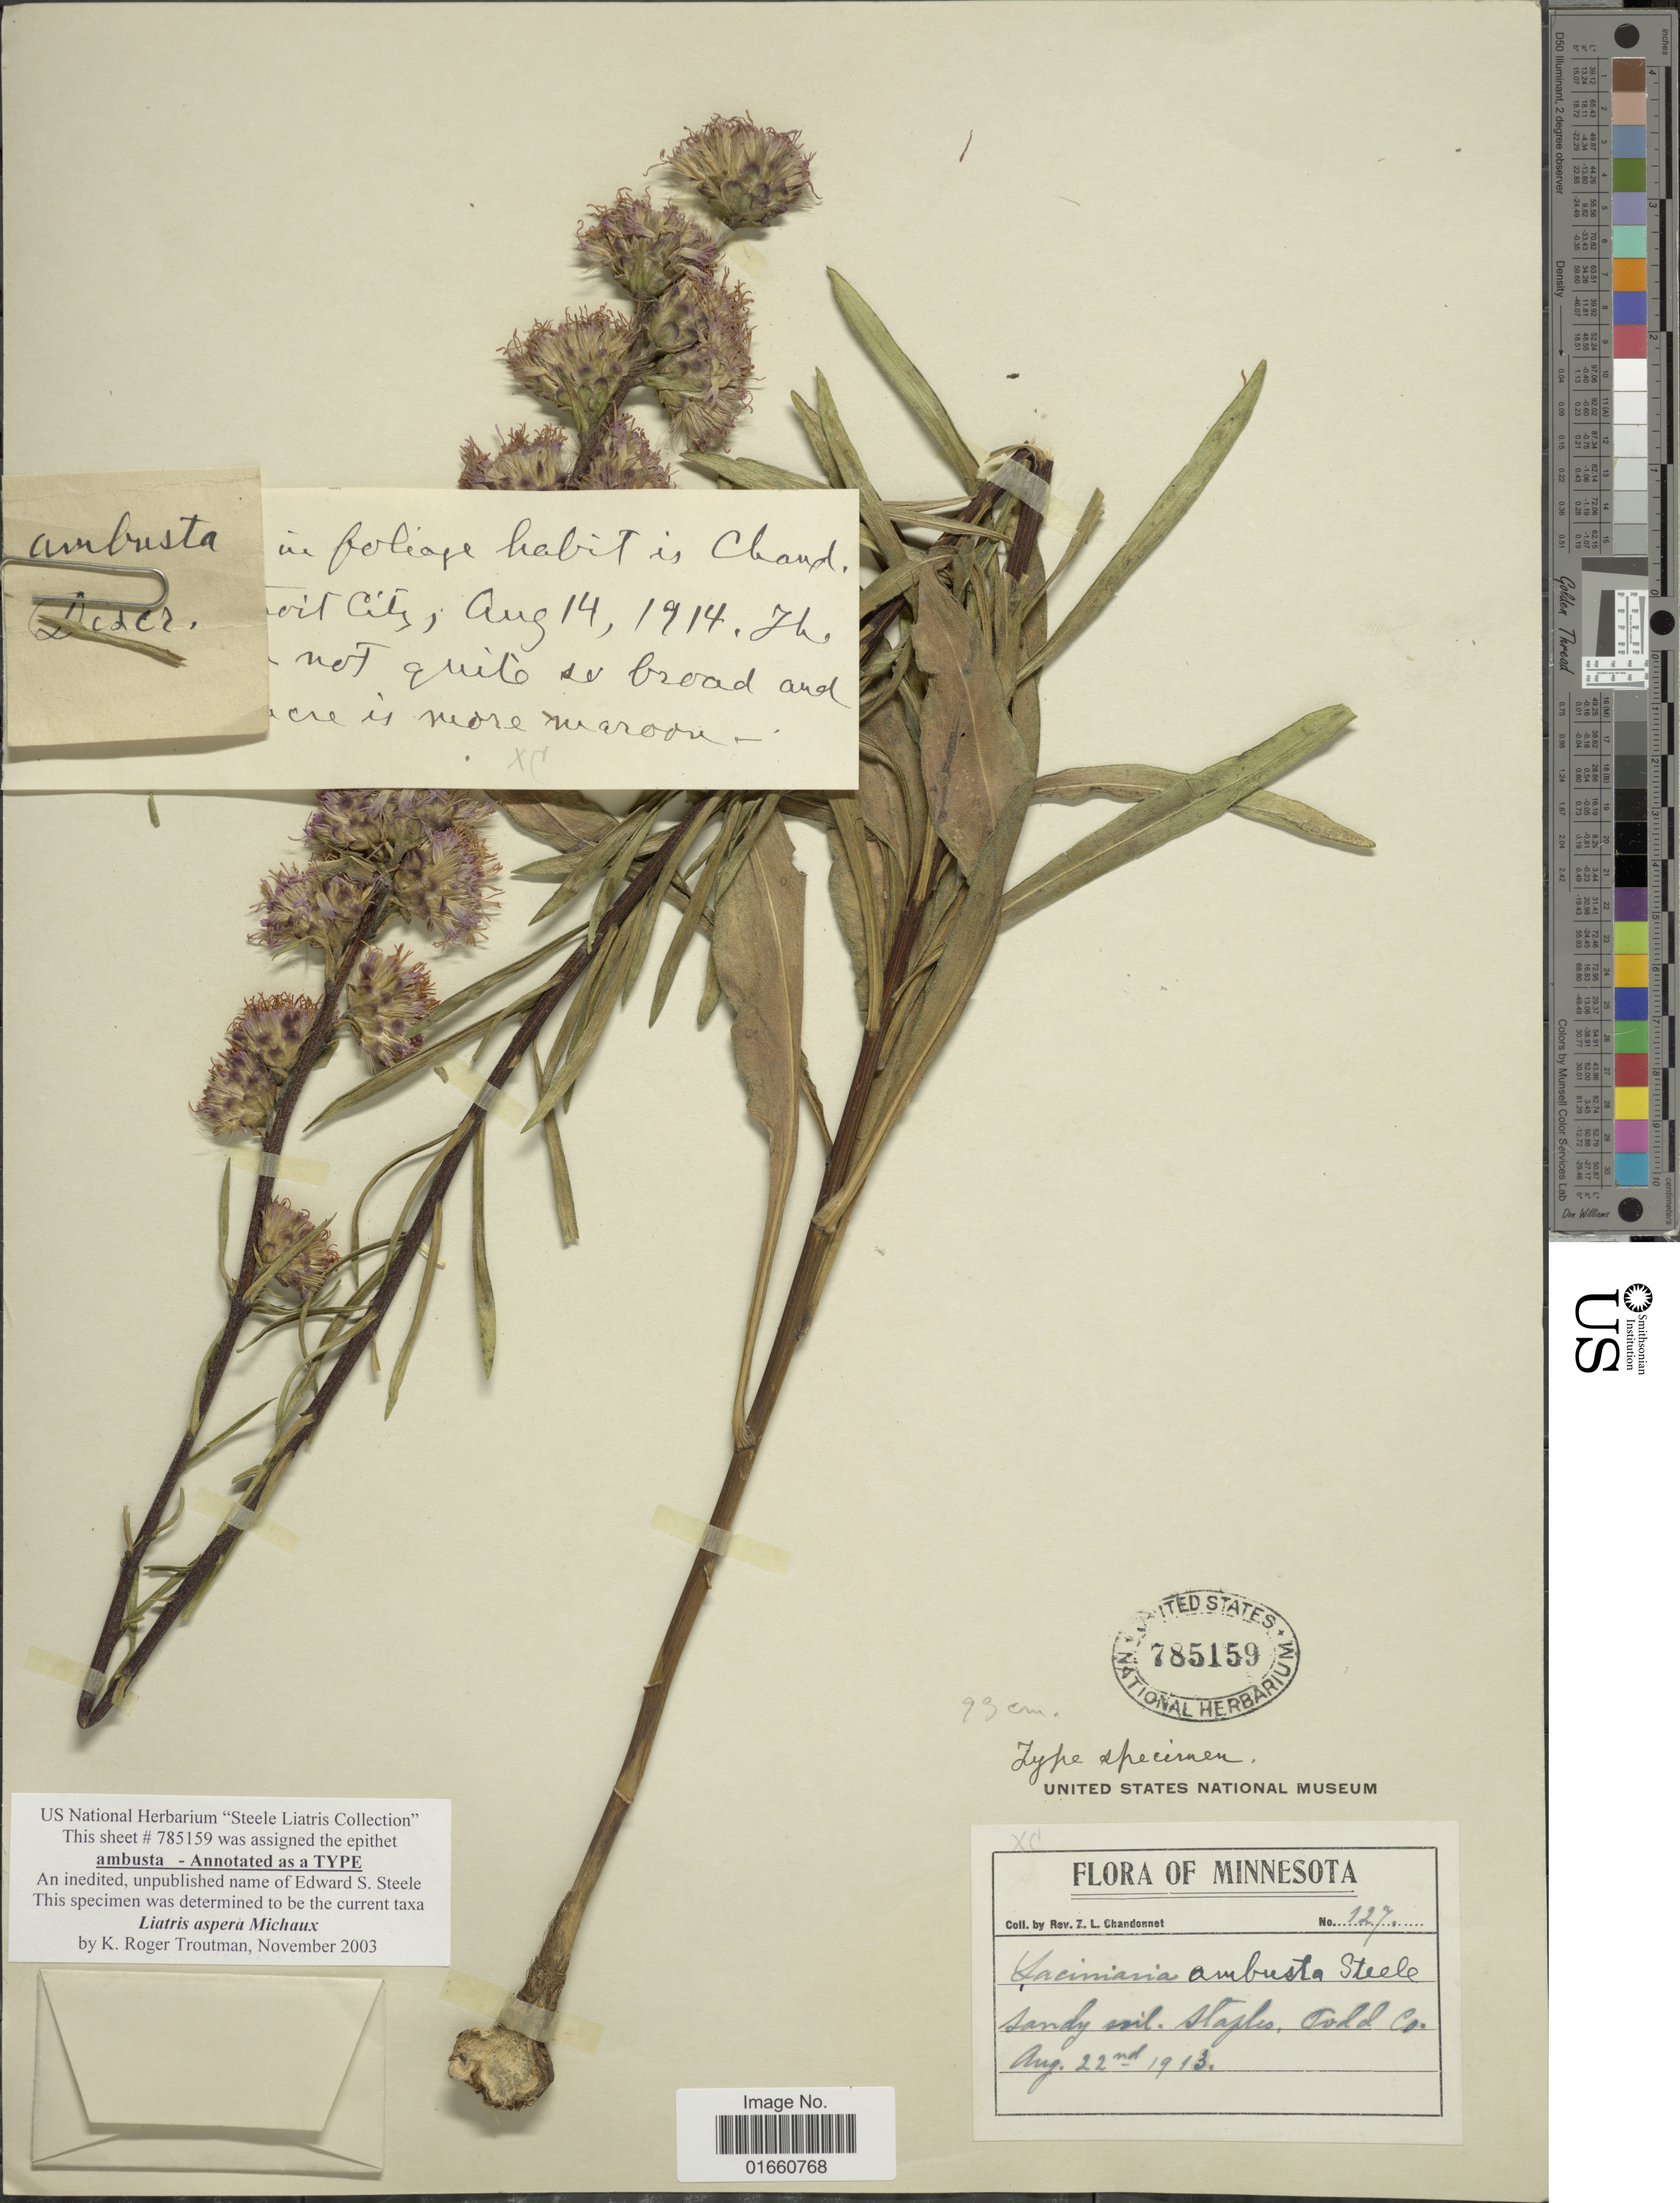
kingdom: Plantae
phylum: Tracheophyta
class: Magnoliopsida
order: Asterales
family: Asteraceae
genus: Liatris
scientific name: Liatris aspera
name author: Michx.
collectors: Z. Chandonnet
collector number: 127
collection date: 1913-08-22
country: United States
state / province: Minnesota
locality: Staples, Todd Co.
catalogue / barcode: US 785159